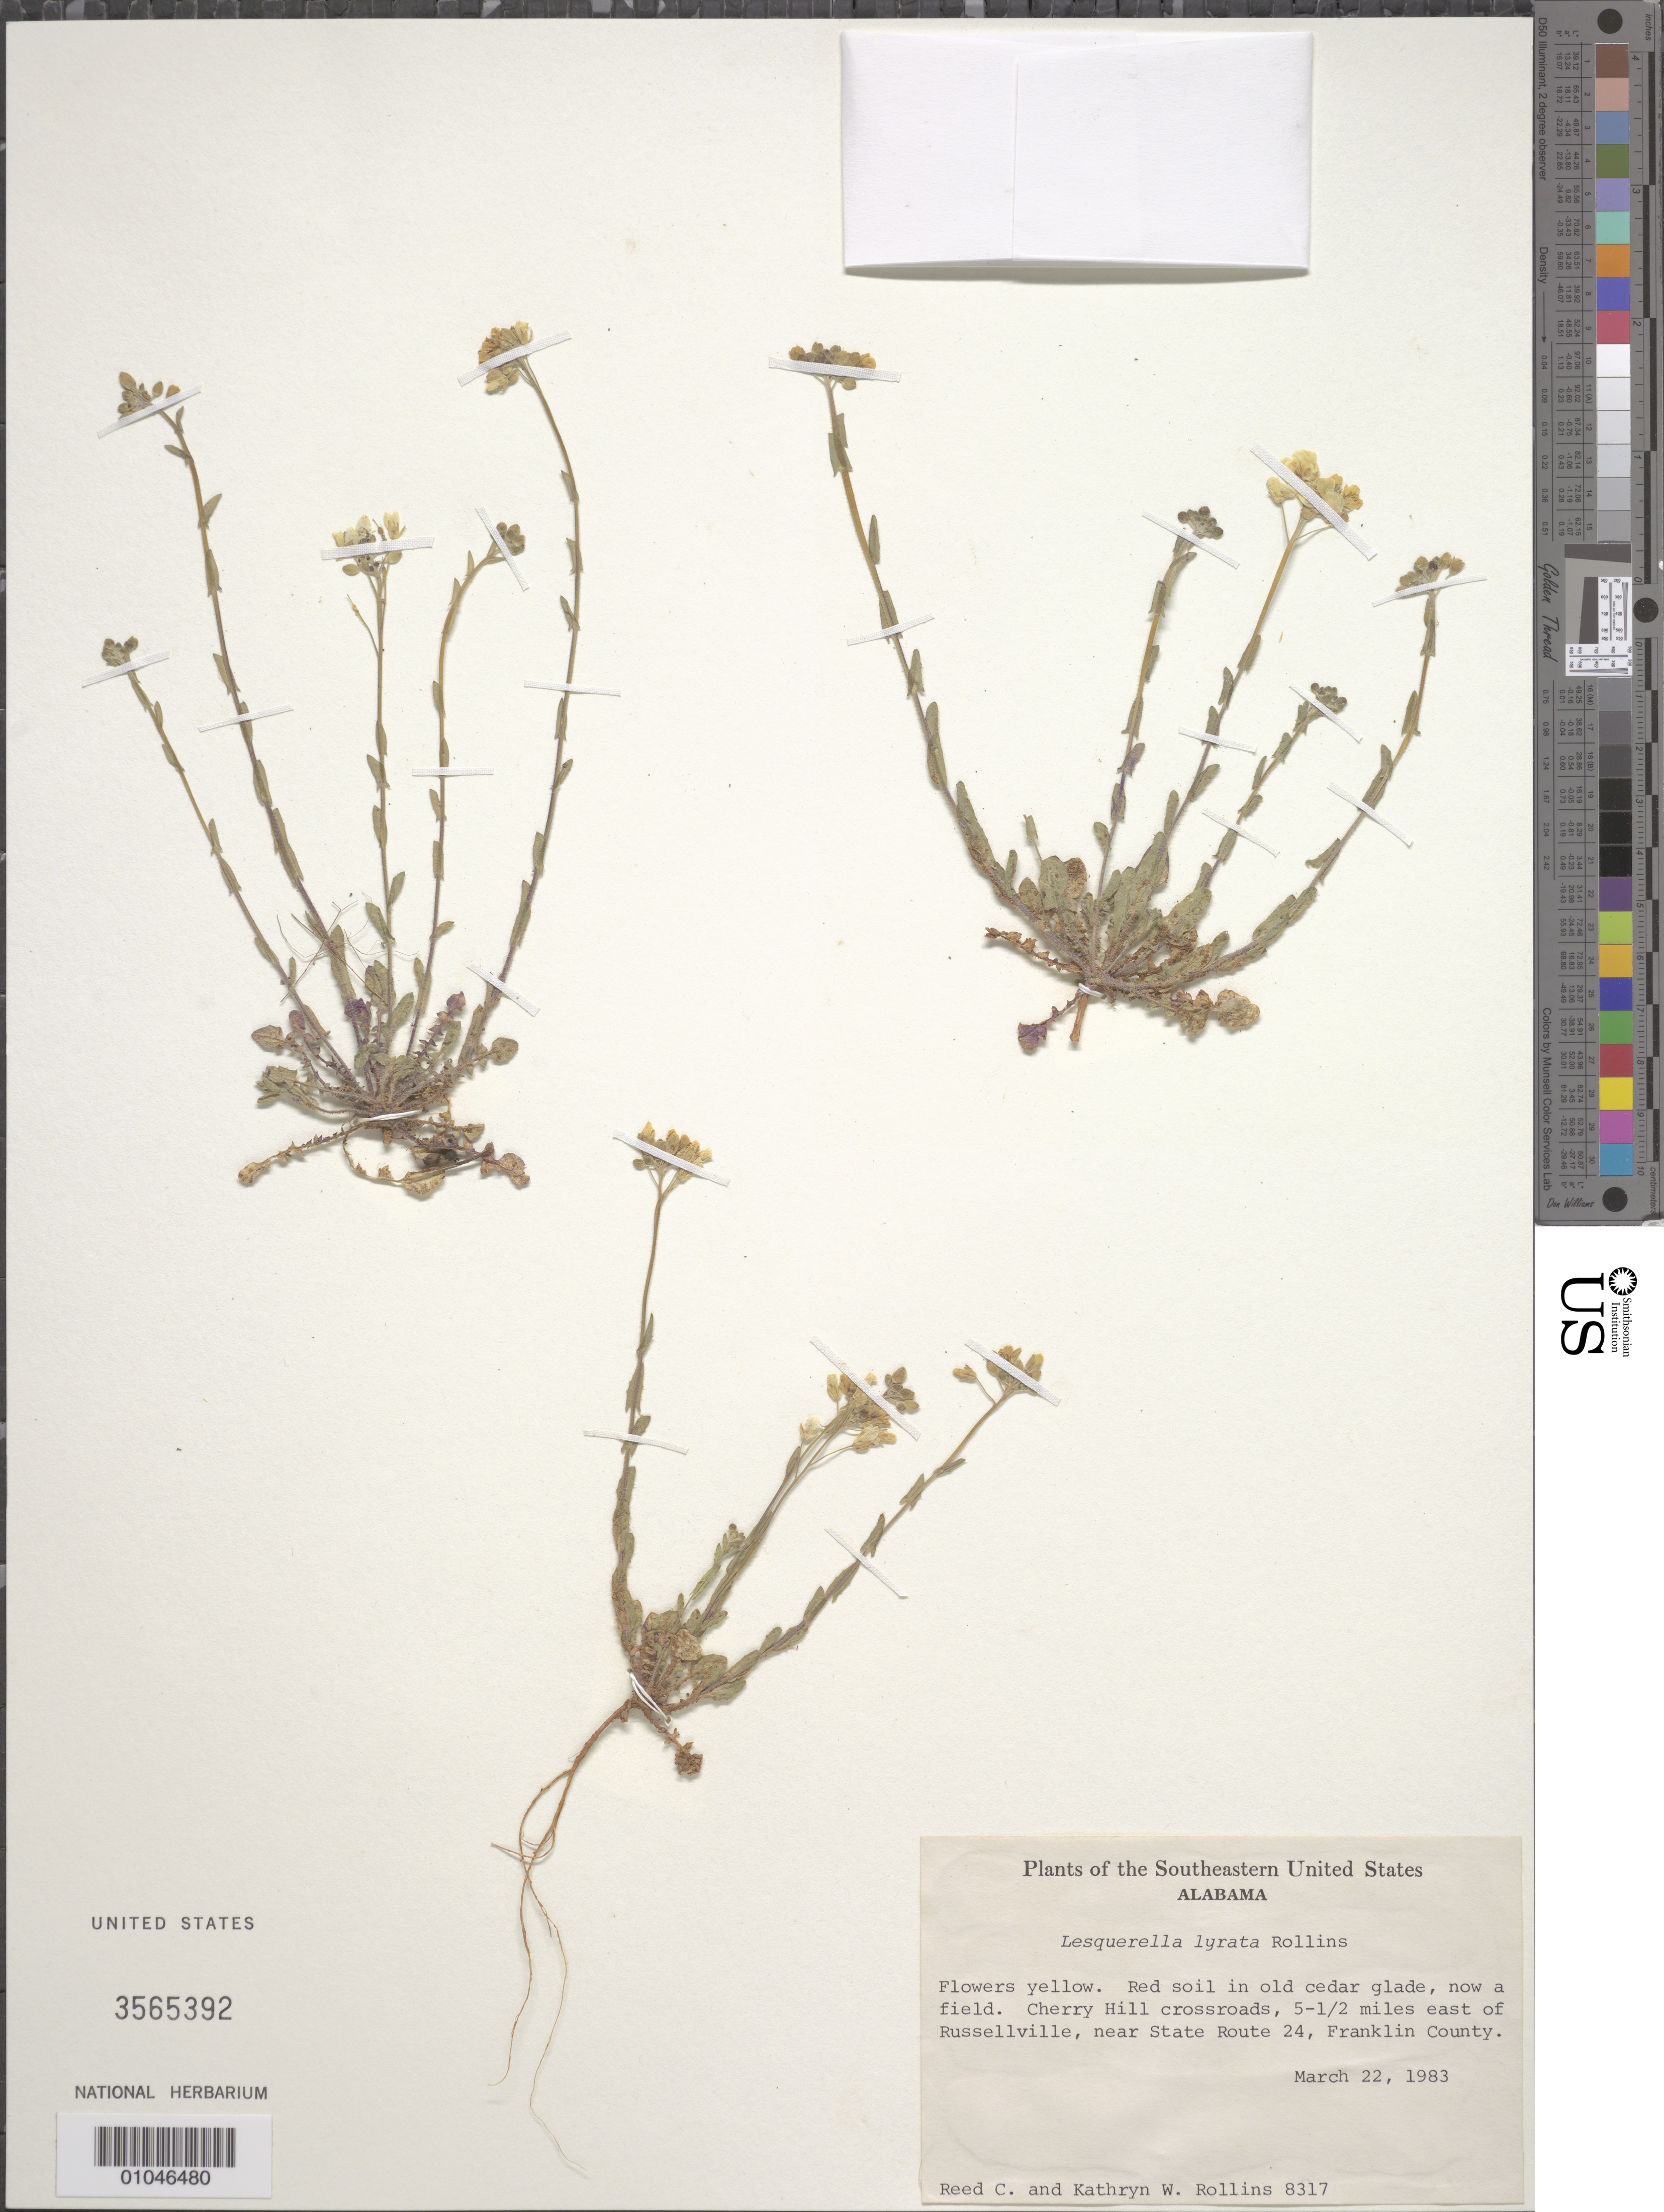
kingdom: Plantae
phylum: Tracheophyta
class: Magnoliopsida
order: Brassicales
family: Brassicaceae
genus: Lesquerella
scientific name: Lesquerella lyrata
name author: Rollins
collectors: R. C. Rollins & K. W. Rollins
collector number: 8317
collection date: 1983-03-22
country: United States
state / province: Alabama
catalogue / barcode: US 3565392